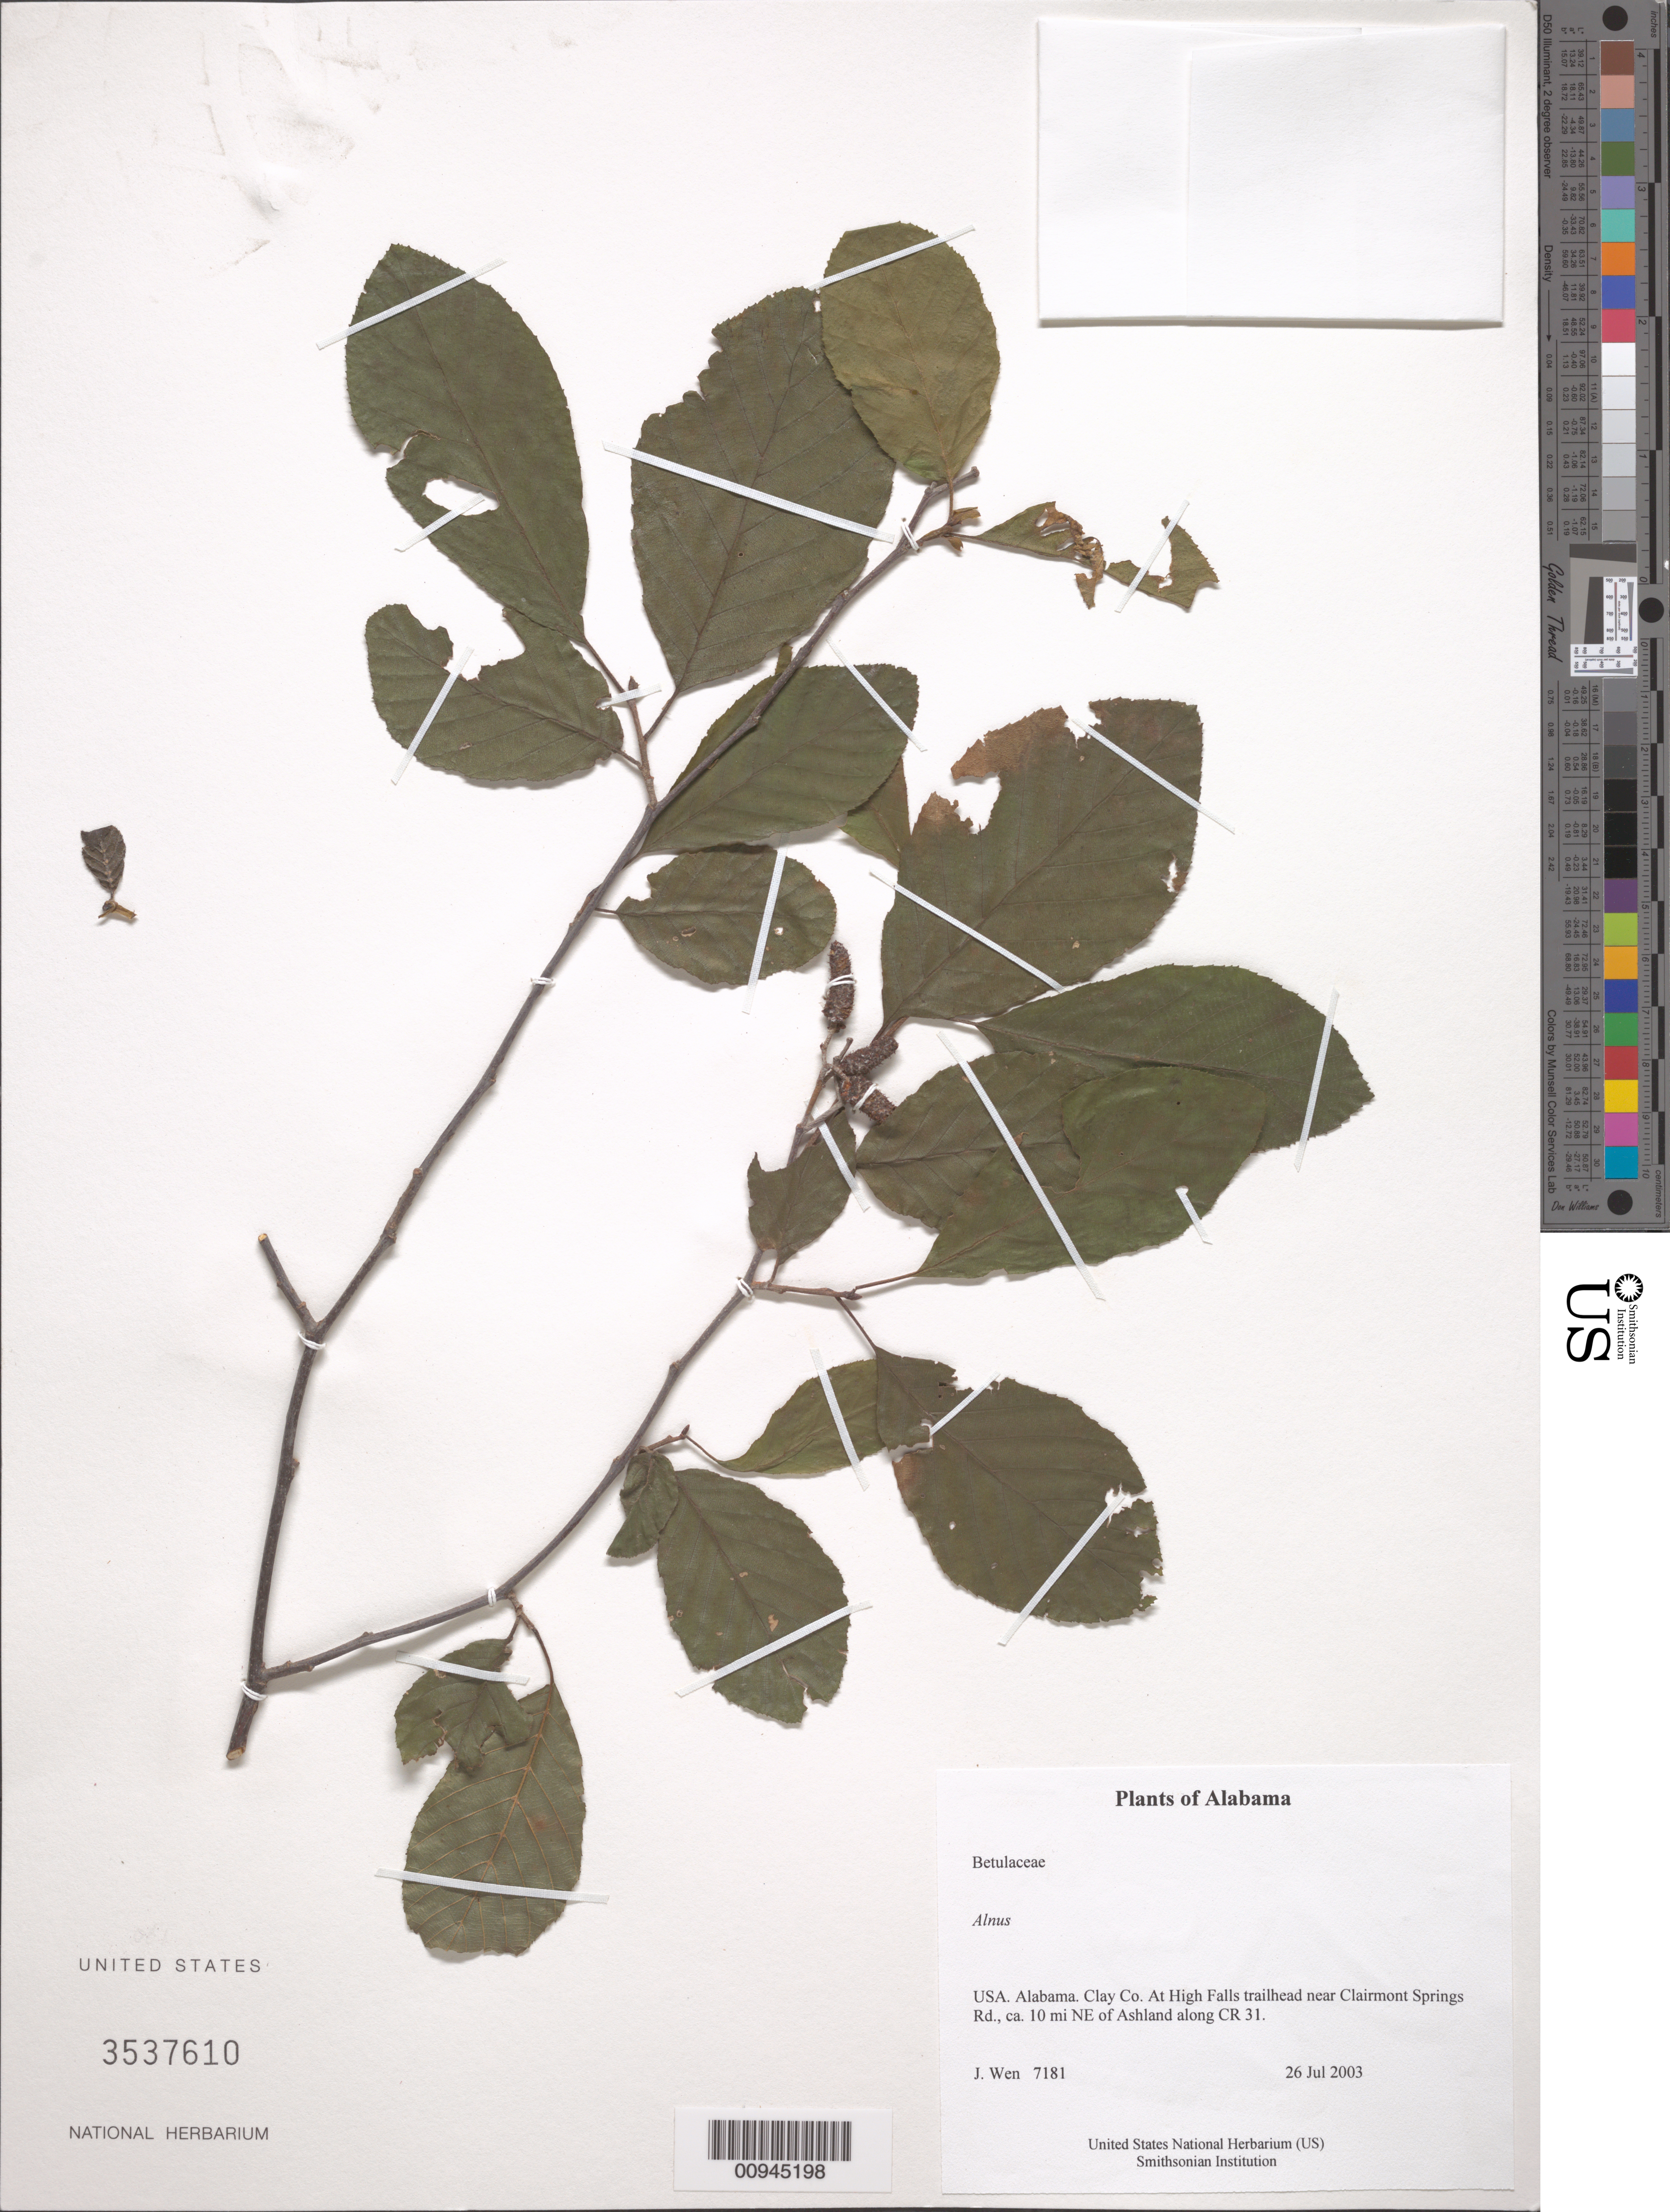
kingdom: Plantae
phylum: Tracheophyta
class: Magnoliopsida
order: Fagales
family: Betulaceae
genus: Alnus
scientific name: Alnus sp.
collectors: J. Wen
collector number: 7181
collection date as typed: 26 Jul 2003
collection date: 2003-07-26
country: United States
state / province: Alabama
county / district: Clay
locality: At High Falls trailhead near Clairmont Springs Rd., ca. 10 mi NE of Ashland along CR 31.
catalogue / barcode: US 3537610